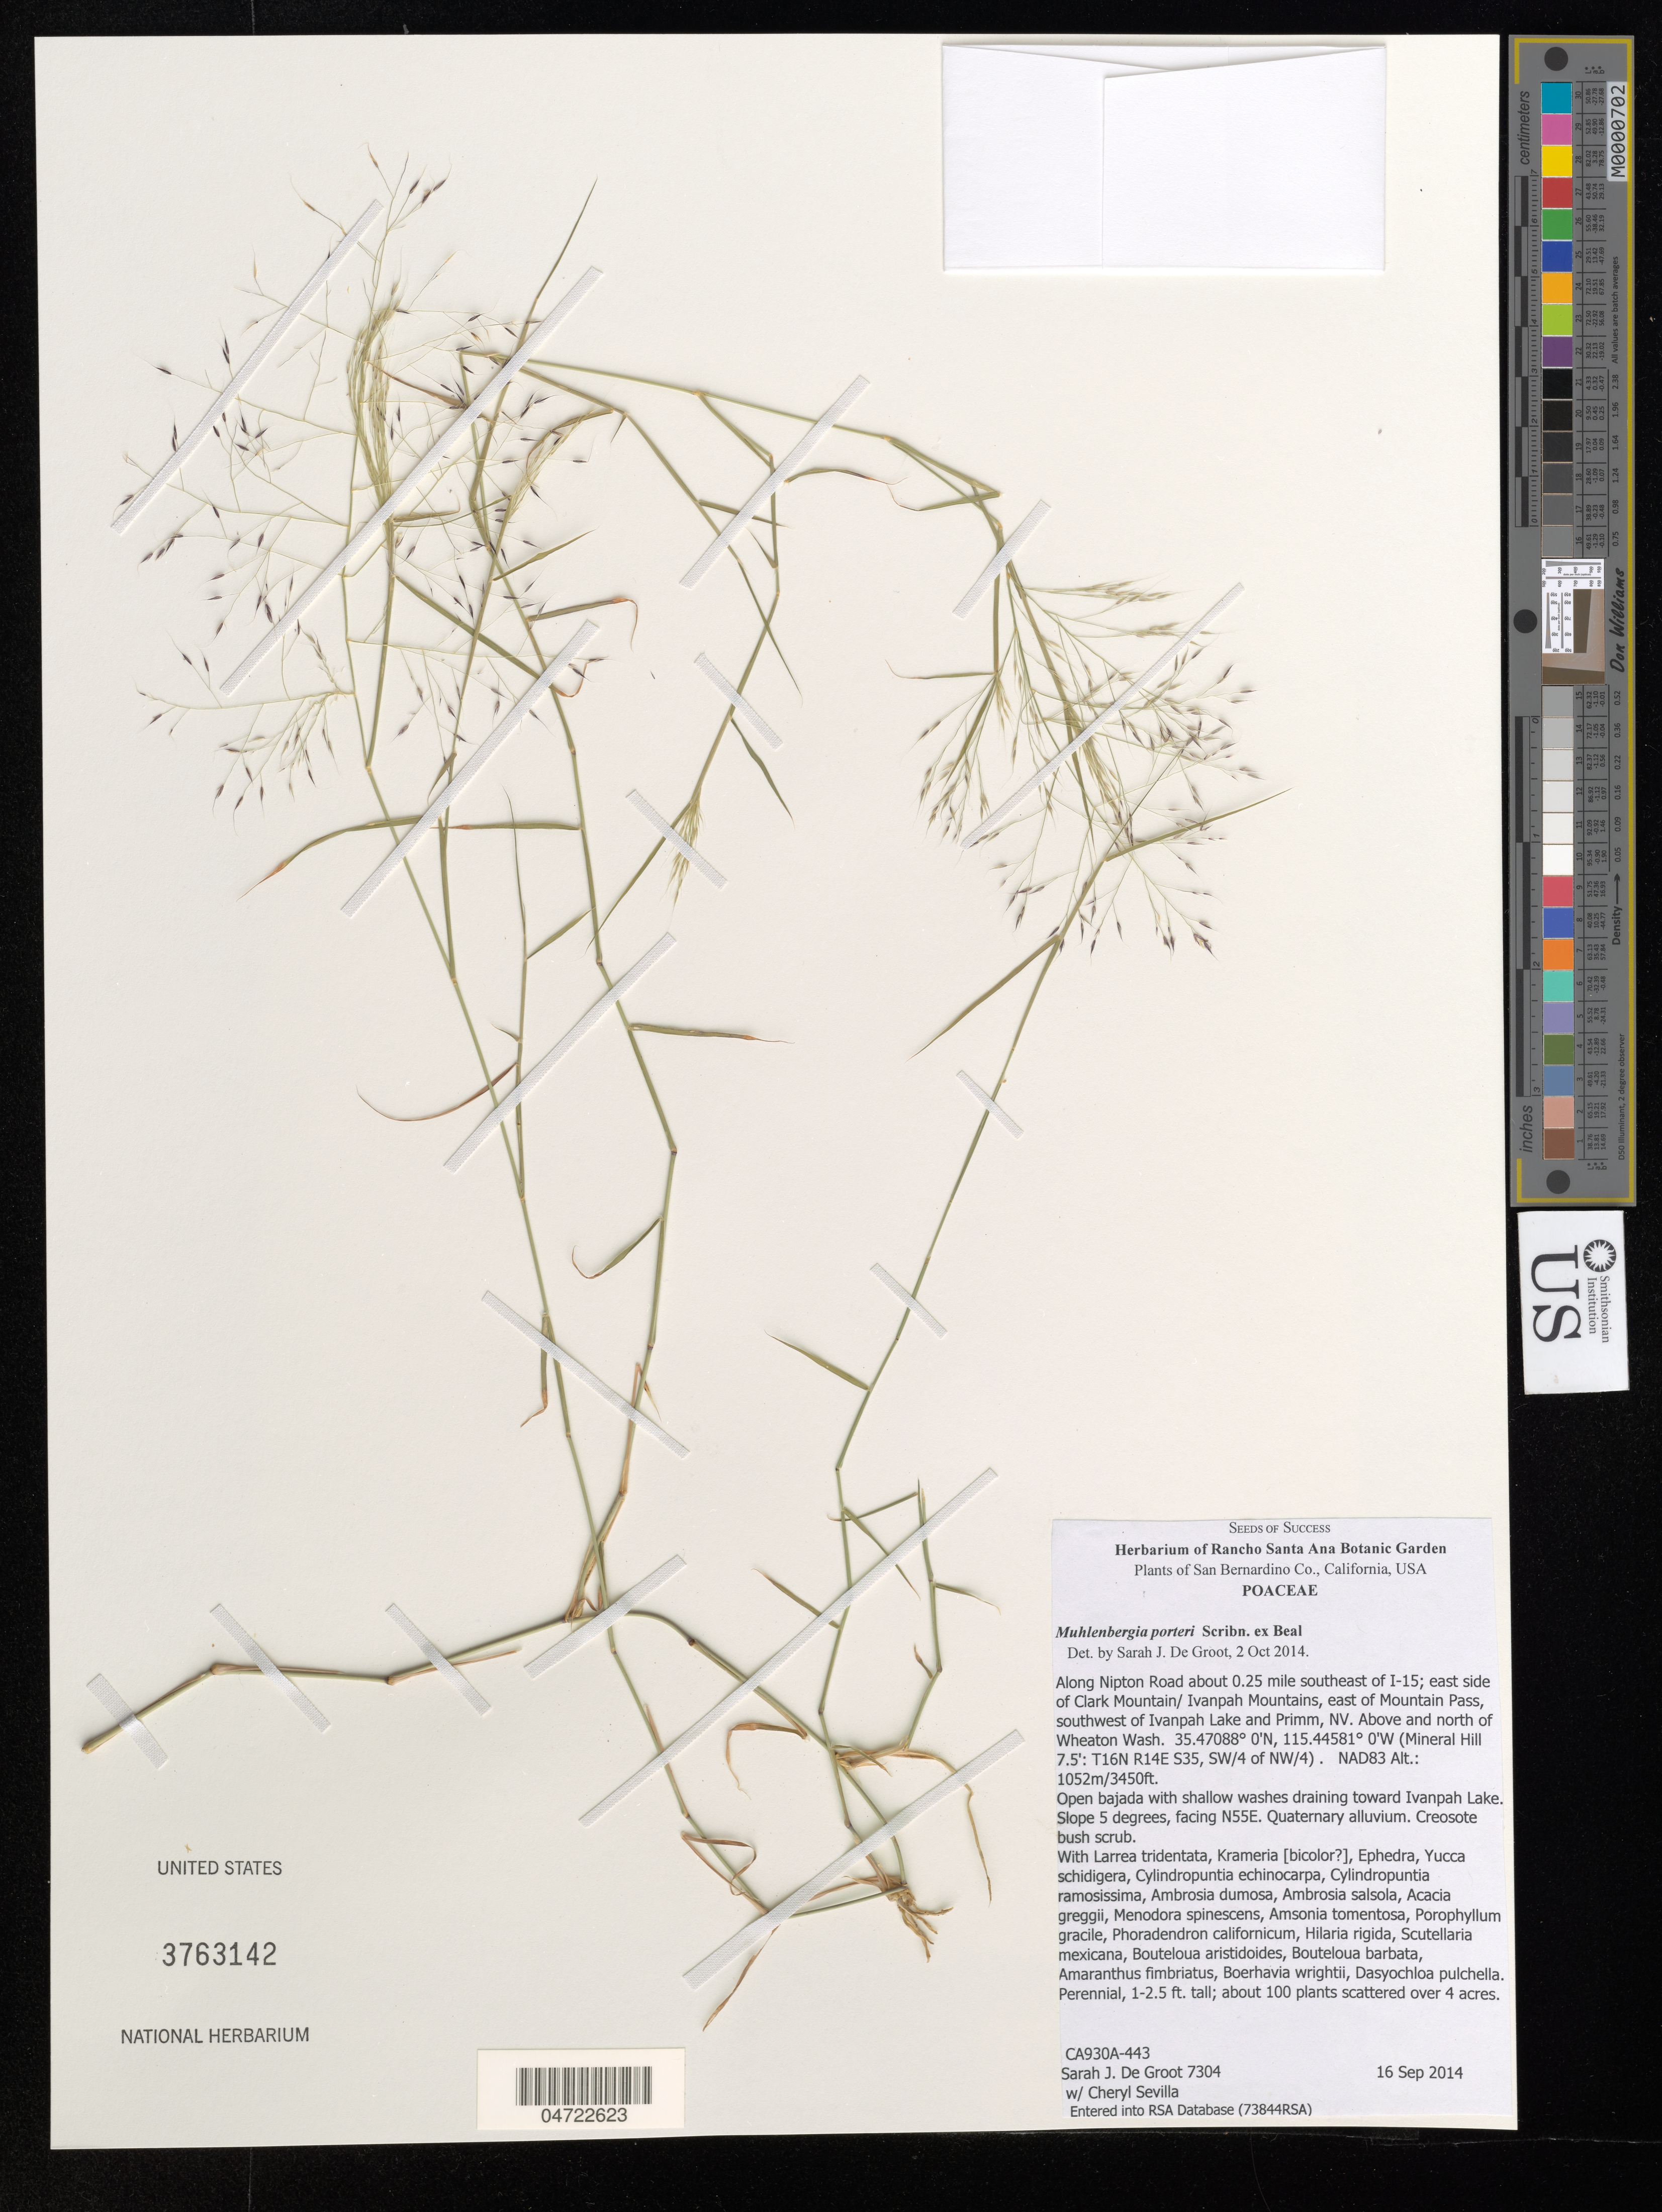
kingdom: Plantae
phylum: Tracheophyta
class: Liliopsida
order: Poales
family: Poaceae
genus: Muhlenbergia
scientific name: Muhlenbergia porteri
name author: Scribn. in W.J. Beal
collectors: S. De Groot & C. Sevilla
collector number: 7304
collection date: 2014-09-16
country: United States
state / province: California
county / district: San Bernardino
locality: San Bernardino Co. Along Nipton Road about 0.25 mile southeast of I-15; east side of Clark Mountain/ Ivanpah Mountains, east of Mountain Pass, southwest of Ivanpah Lake and Prim, NV. Above and north of Wheaton Wash. (Mineral Hill 7.5': T16N R14E S35, SW/4 of NW/4).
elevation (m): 1052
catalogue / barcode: US 3763142